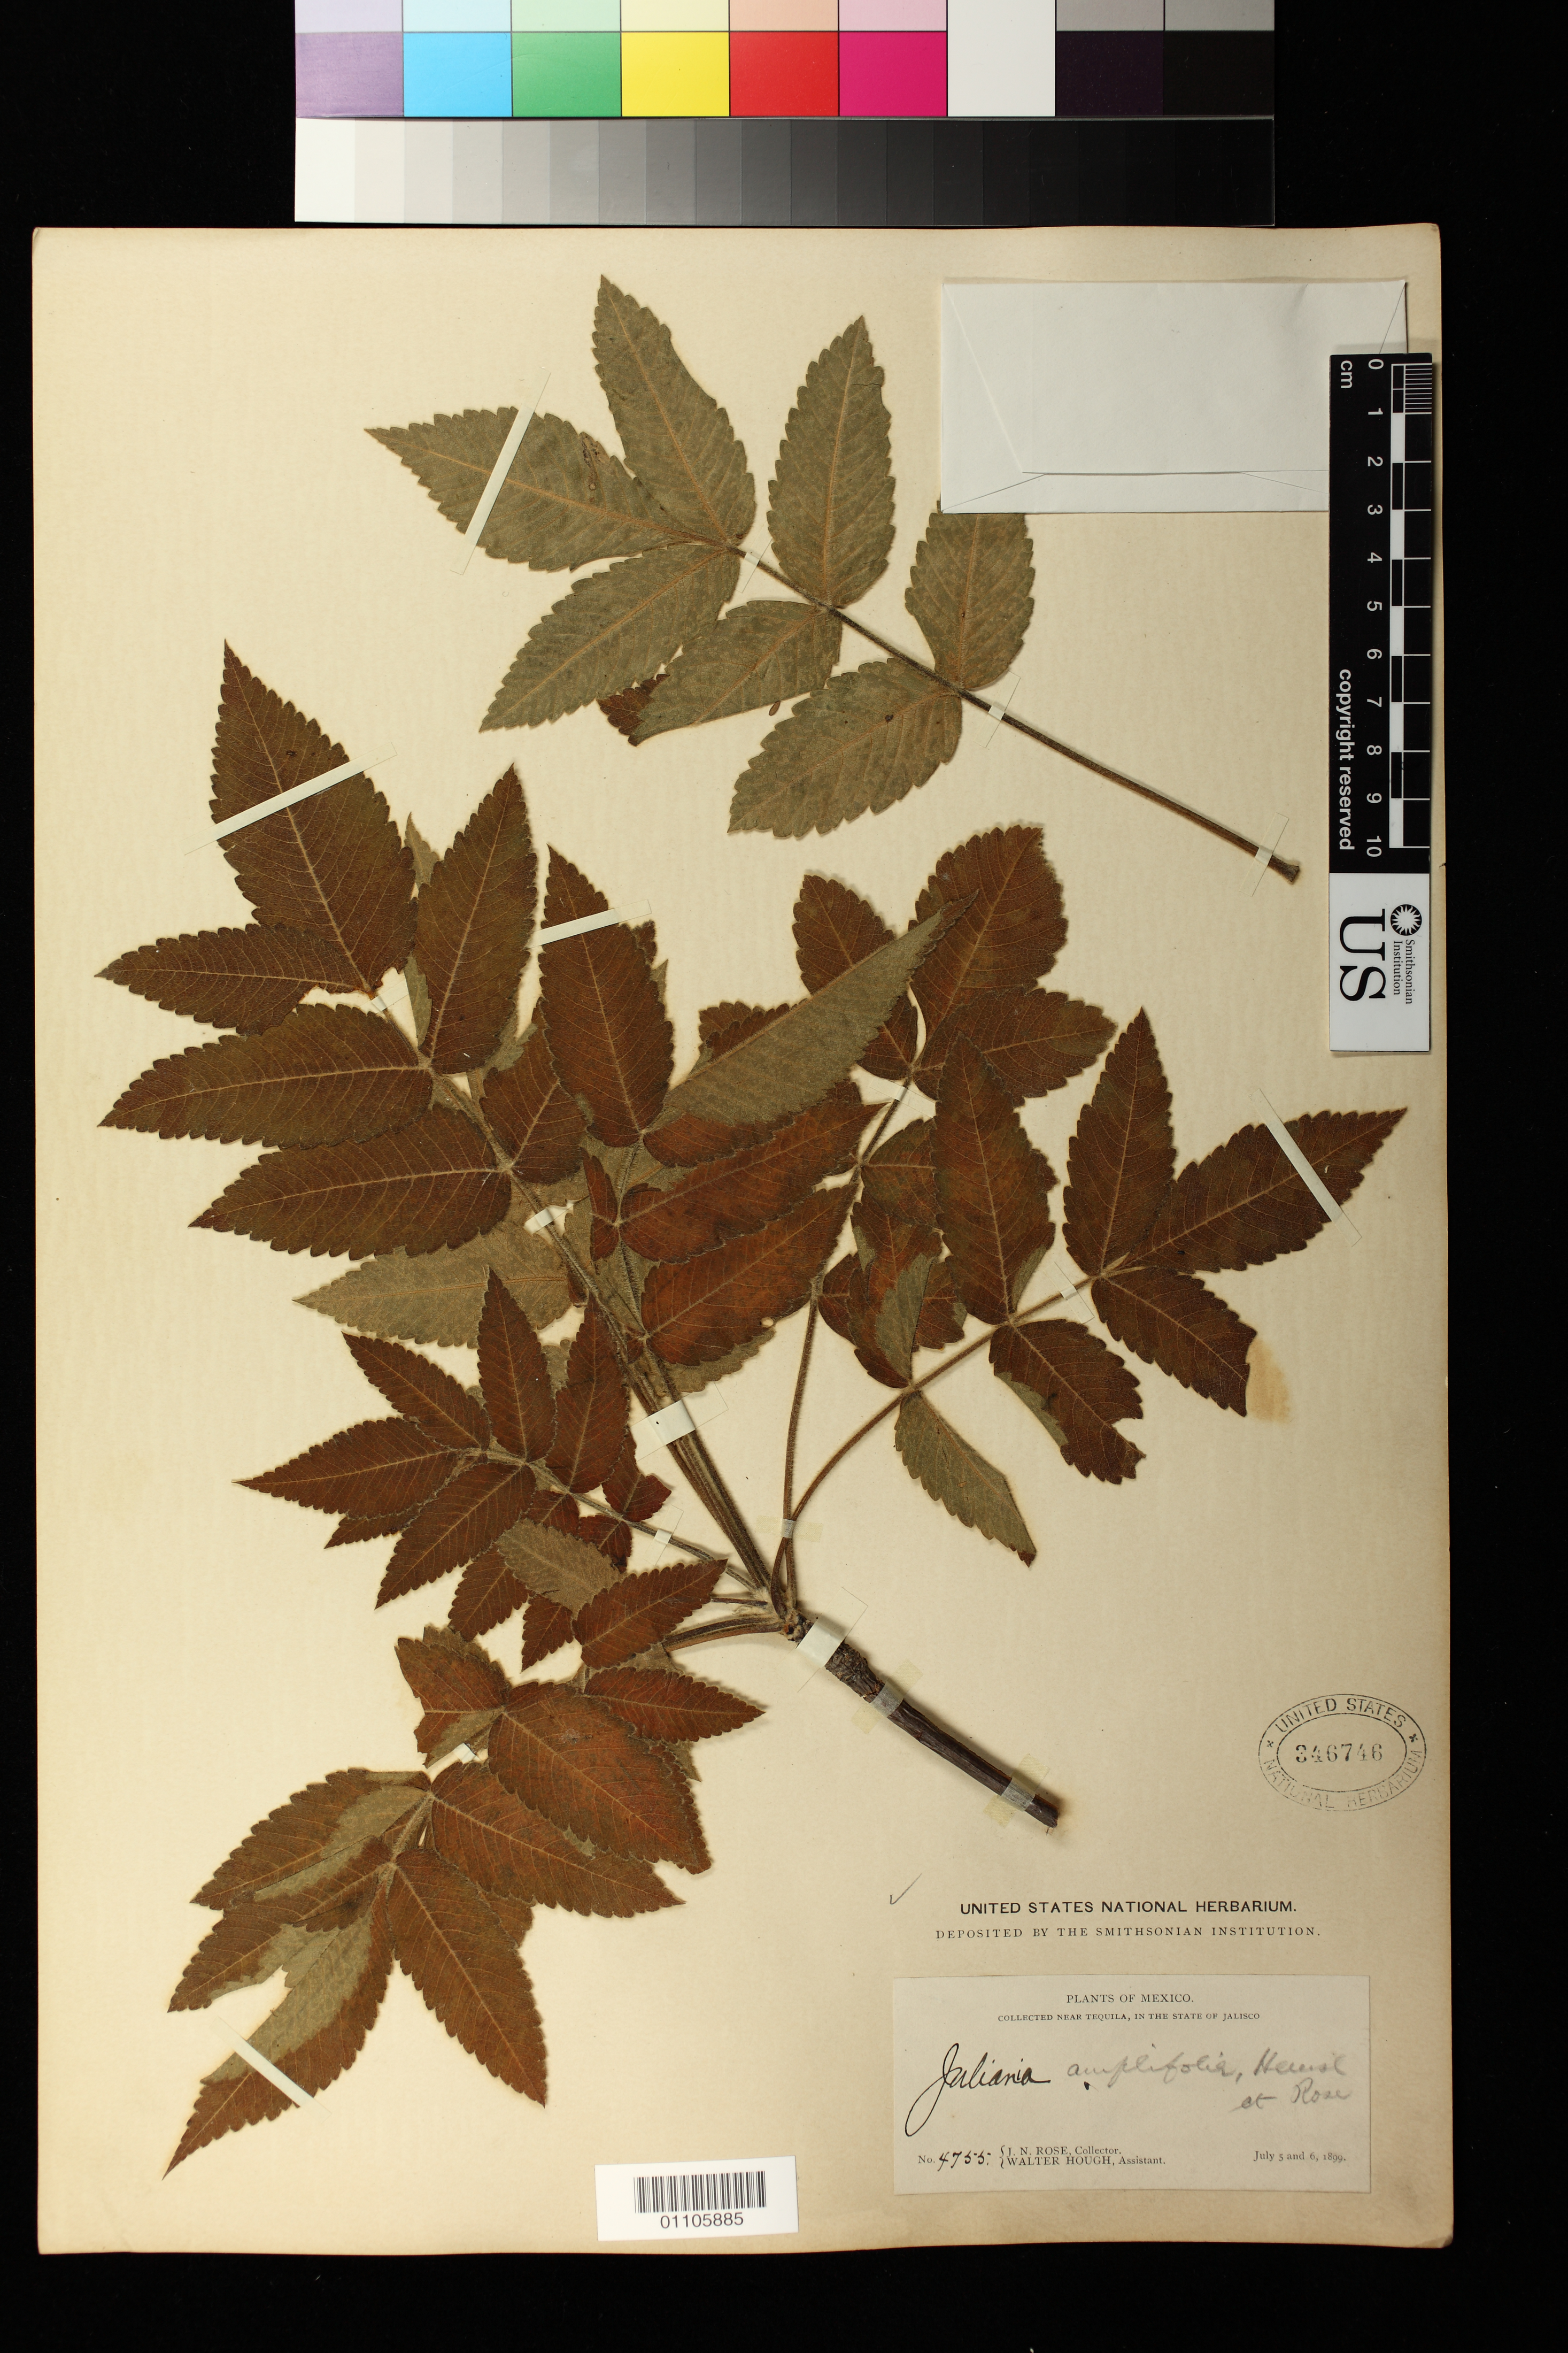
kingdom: Plantae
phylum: Tracheophyta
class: Magnoliopsida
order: Sapindales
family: Anacardiaceae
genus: Juliania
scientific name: Juliania amplifolia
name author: Hemsl. & Rose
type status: Syntype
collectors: J. N. Rose & W. Hough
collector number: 4755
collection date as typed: July 5 and 6, 1899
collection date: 1899-07-05,1899-07-06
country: Mexico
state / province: Jalisco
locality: Near Tequila, State of Jalisco.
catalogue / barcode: US 346746